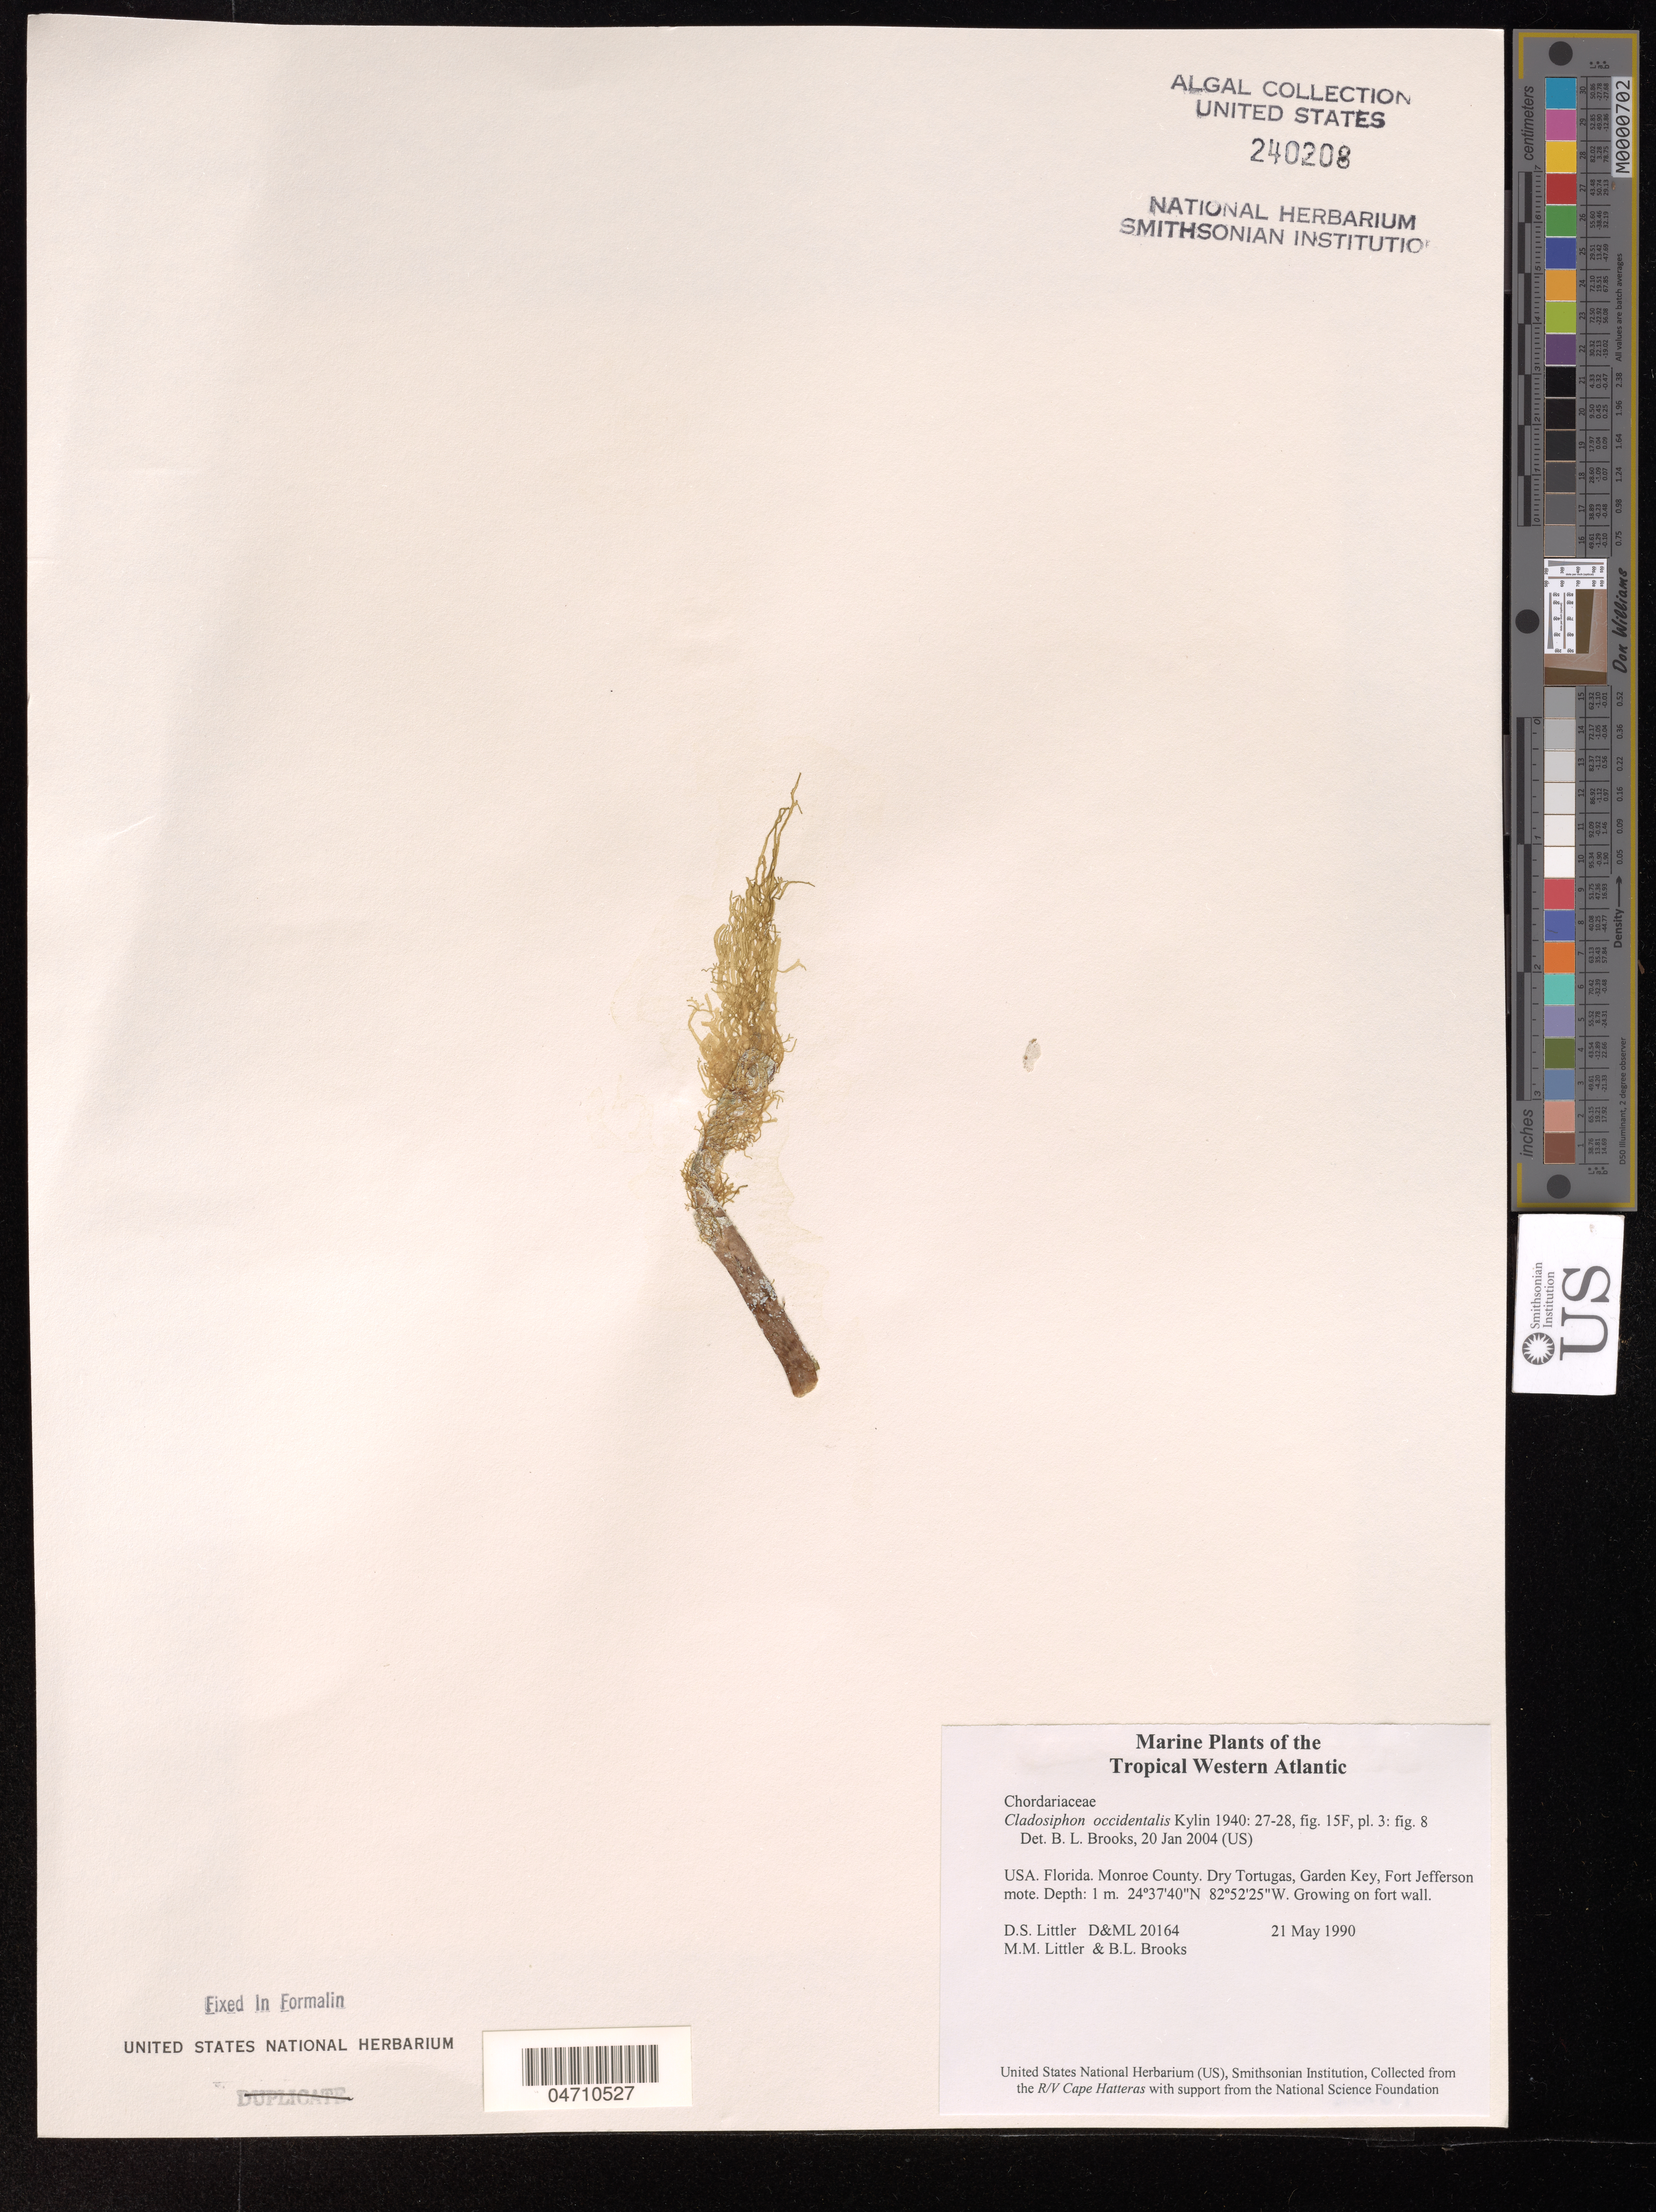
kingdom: Chromista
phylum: Ochrophyta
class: Phaeophyceae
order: Ectocarpales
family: Chordariaceae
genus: Cladosiphon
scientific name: Cladosiphon occidentalis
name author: Kylin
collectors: D. S. Littler, M. M. Littler & B. Brooks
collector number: D&ML 20164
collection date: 1990-05-21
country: United States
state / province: Florida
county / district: Monroe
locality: The Tropical Western Atlantic. Monroe County. Dry Tortugas, Garden Key, Fort Jefferson mote.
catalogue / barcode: US 240208